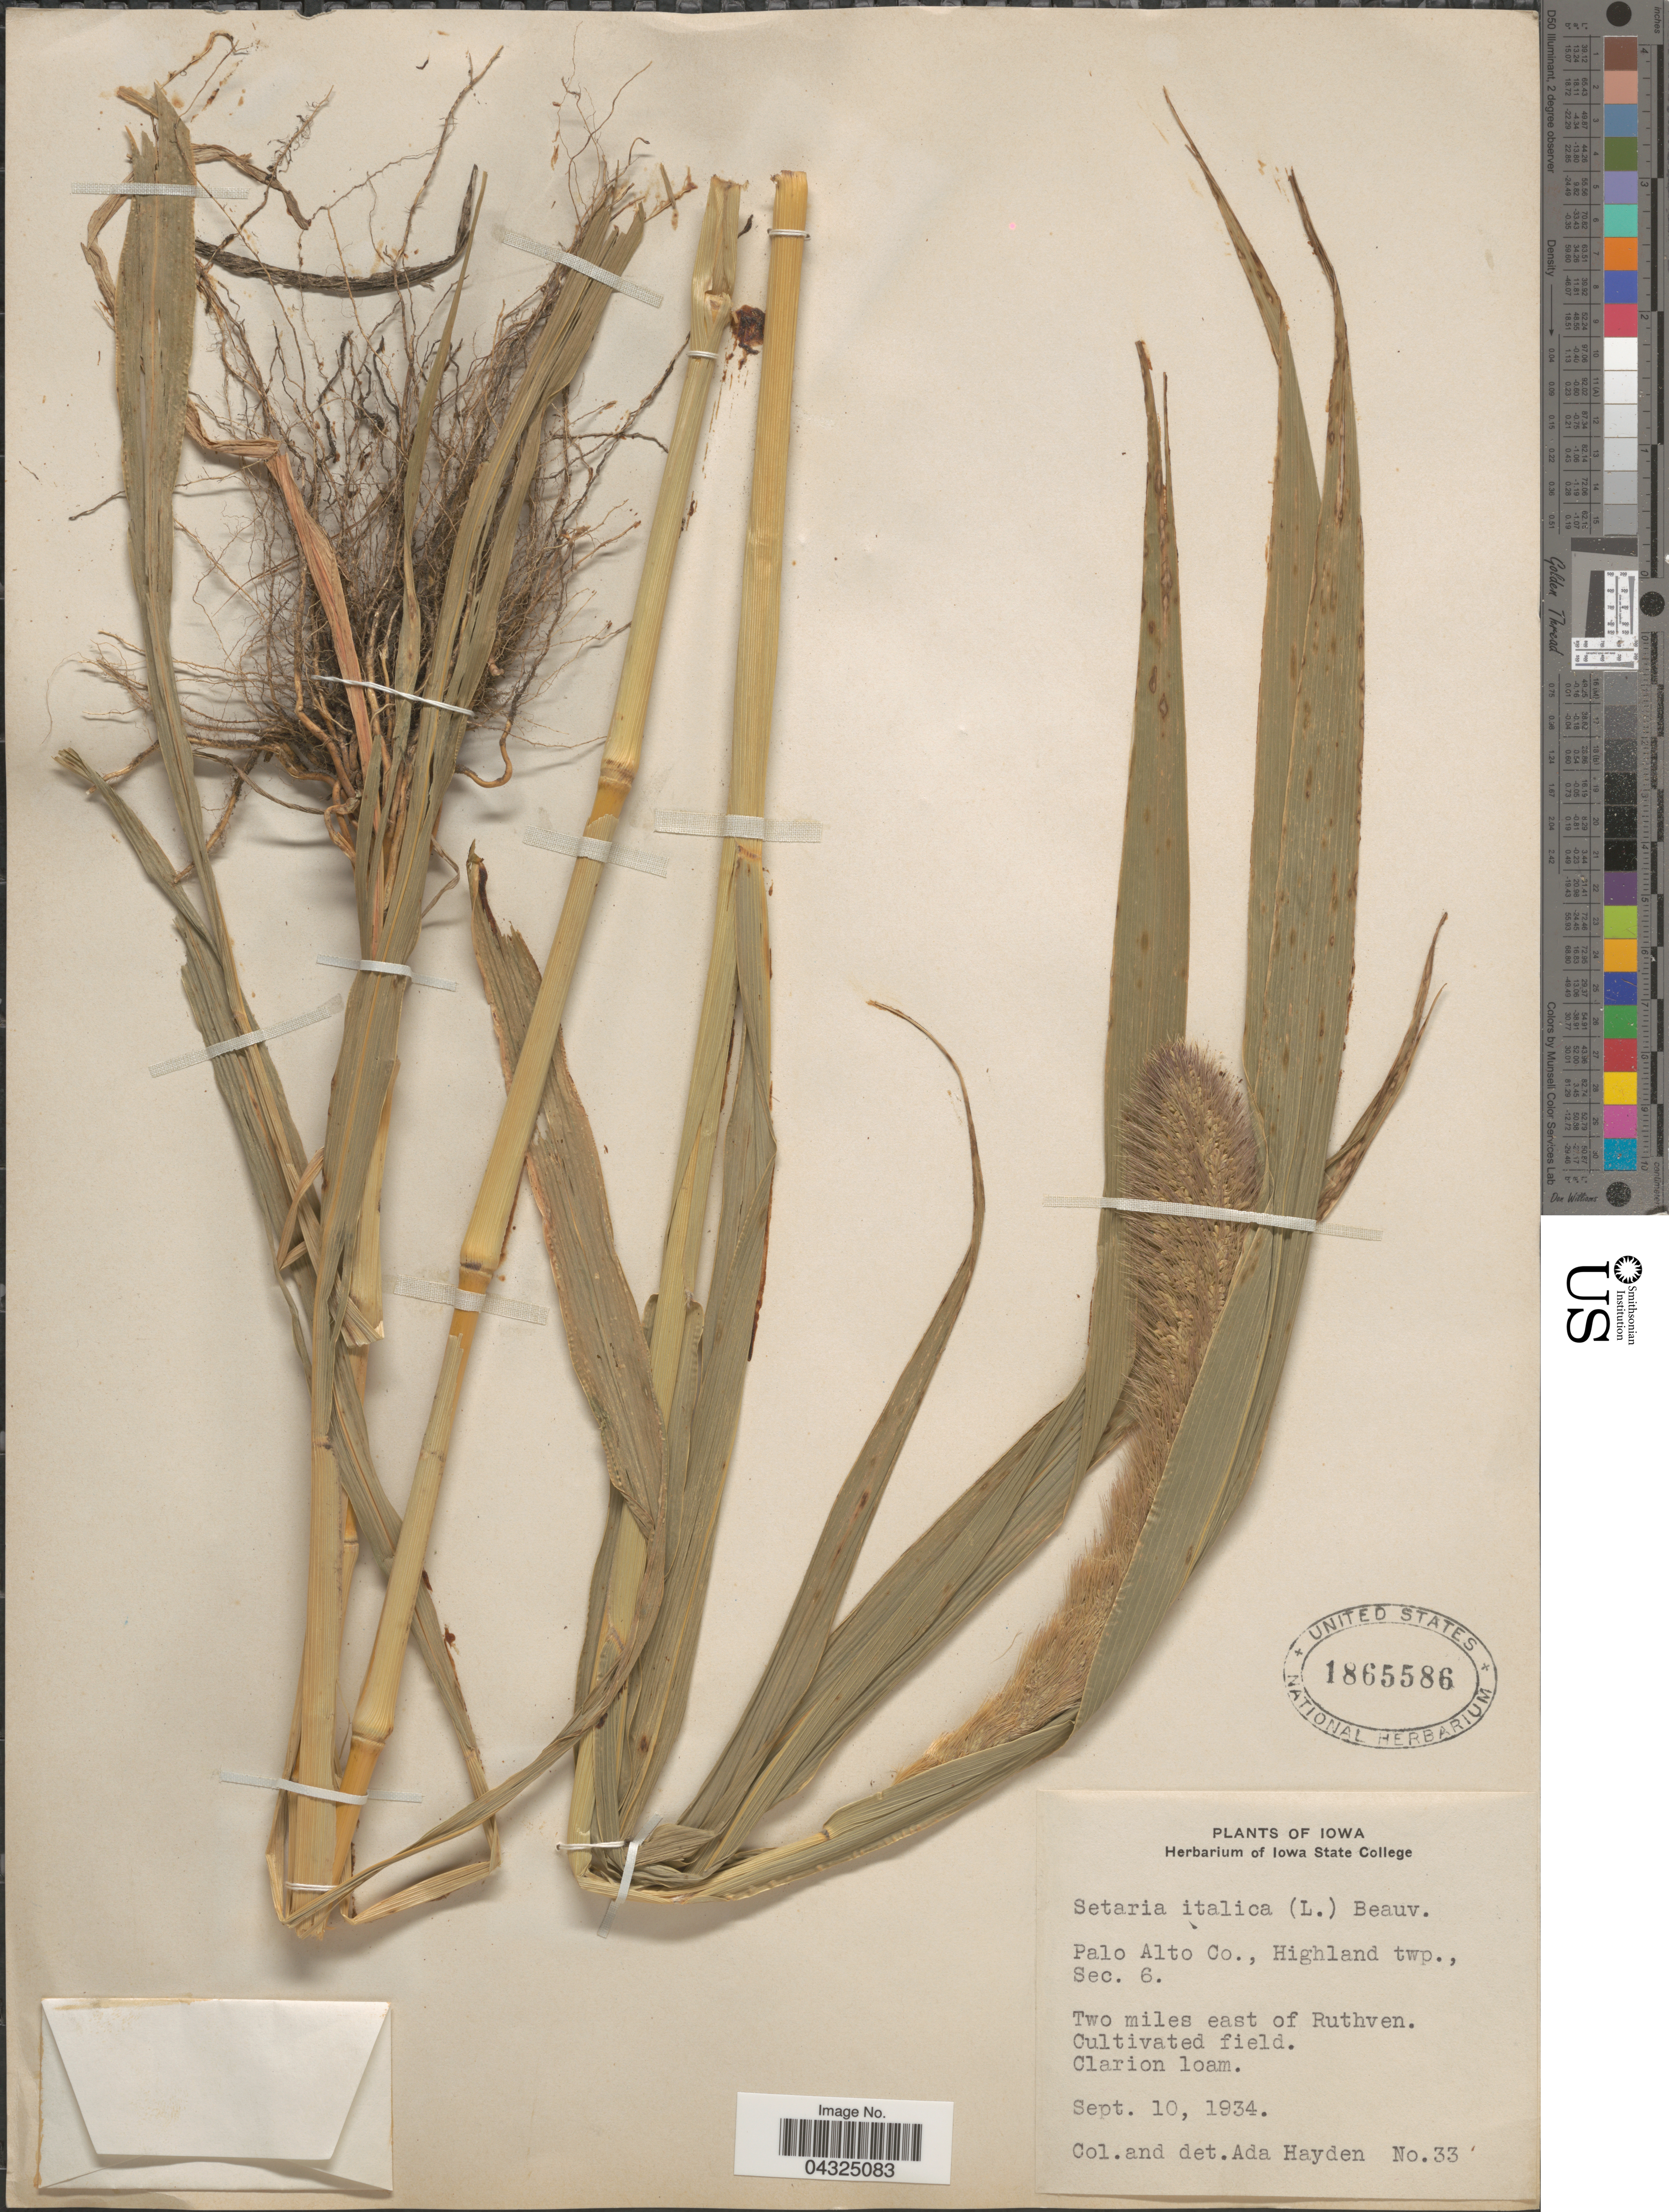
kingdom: Plantae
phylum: Tracheophyta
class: Liliopsida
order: Poales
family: Poaceae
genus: Setaria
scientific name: Setaria italica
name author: (L.) P. Beauv.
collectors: Ada Hayden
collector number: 33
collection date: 1934-09-10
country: United States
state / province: Iowa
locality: Palo Alto Co., Higland twp., Sec. 6. Two miles east of Ruthven.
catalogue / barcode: US 1865586